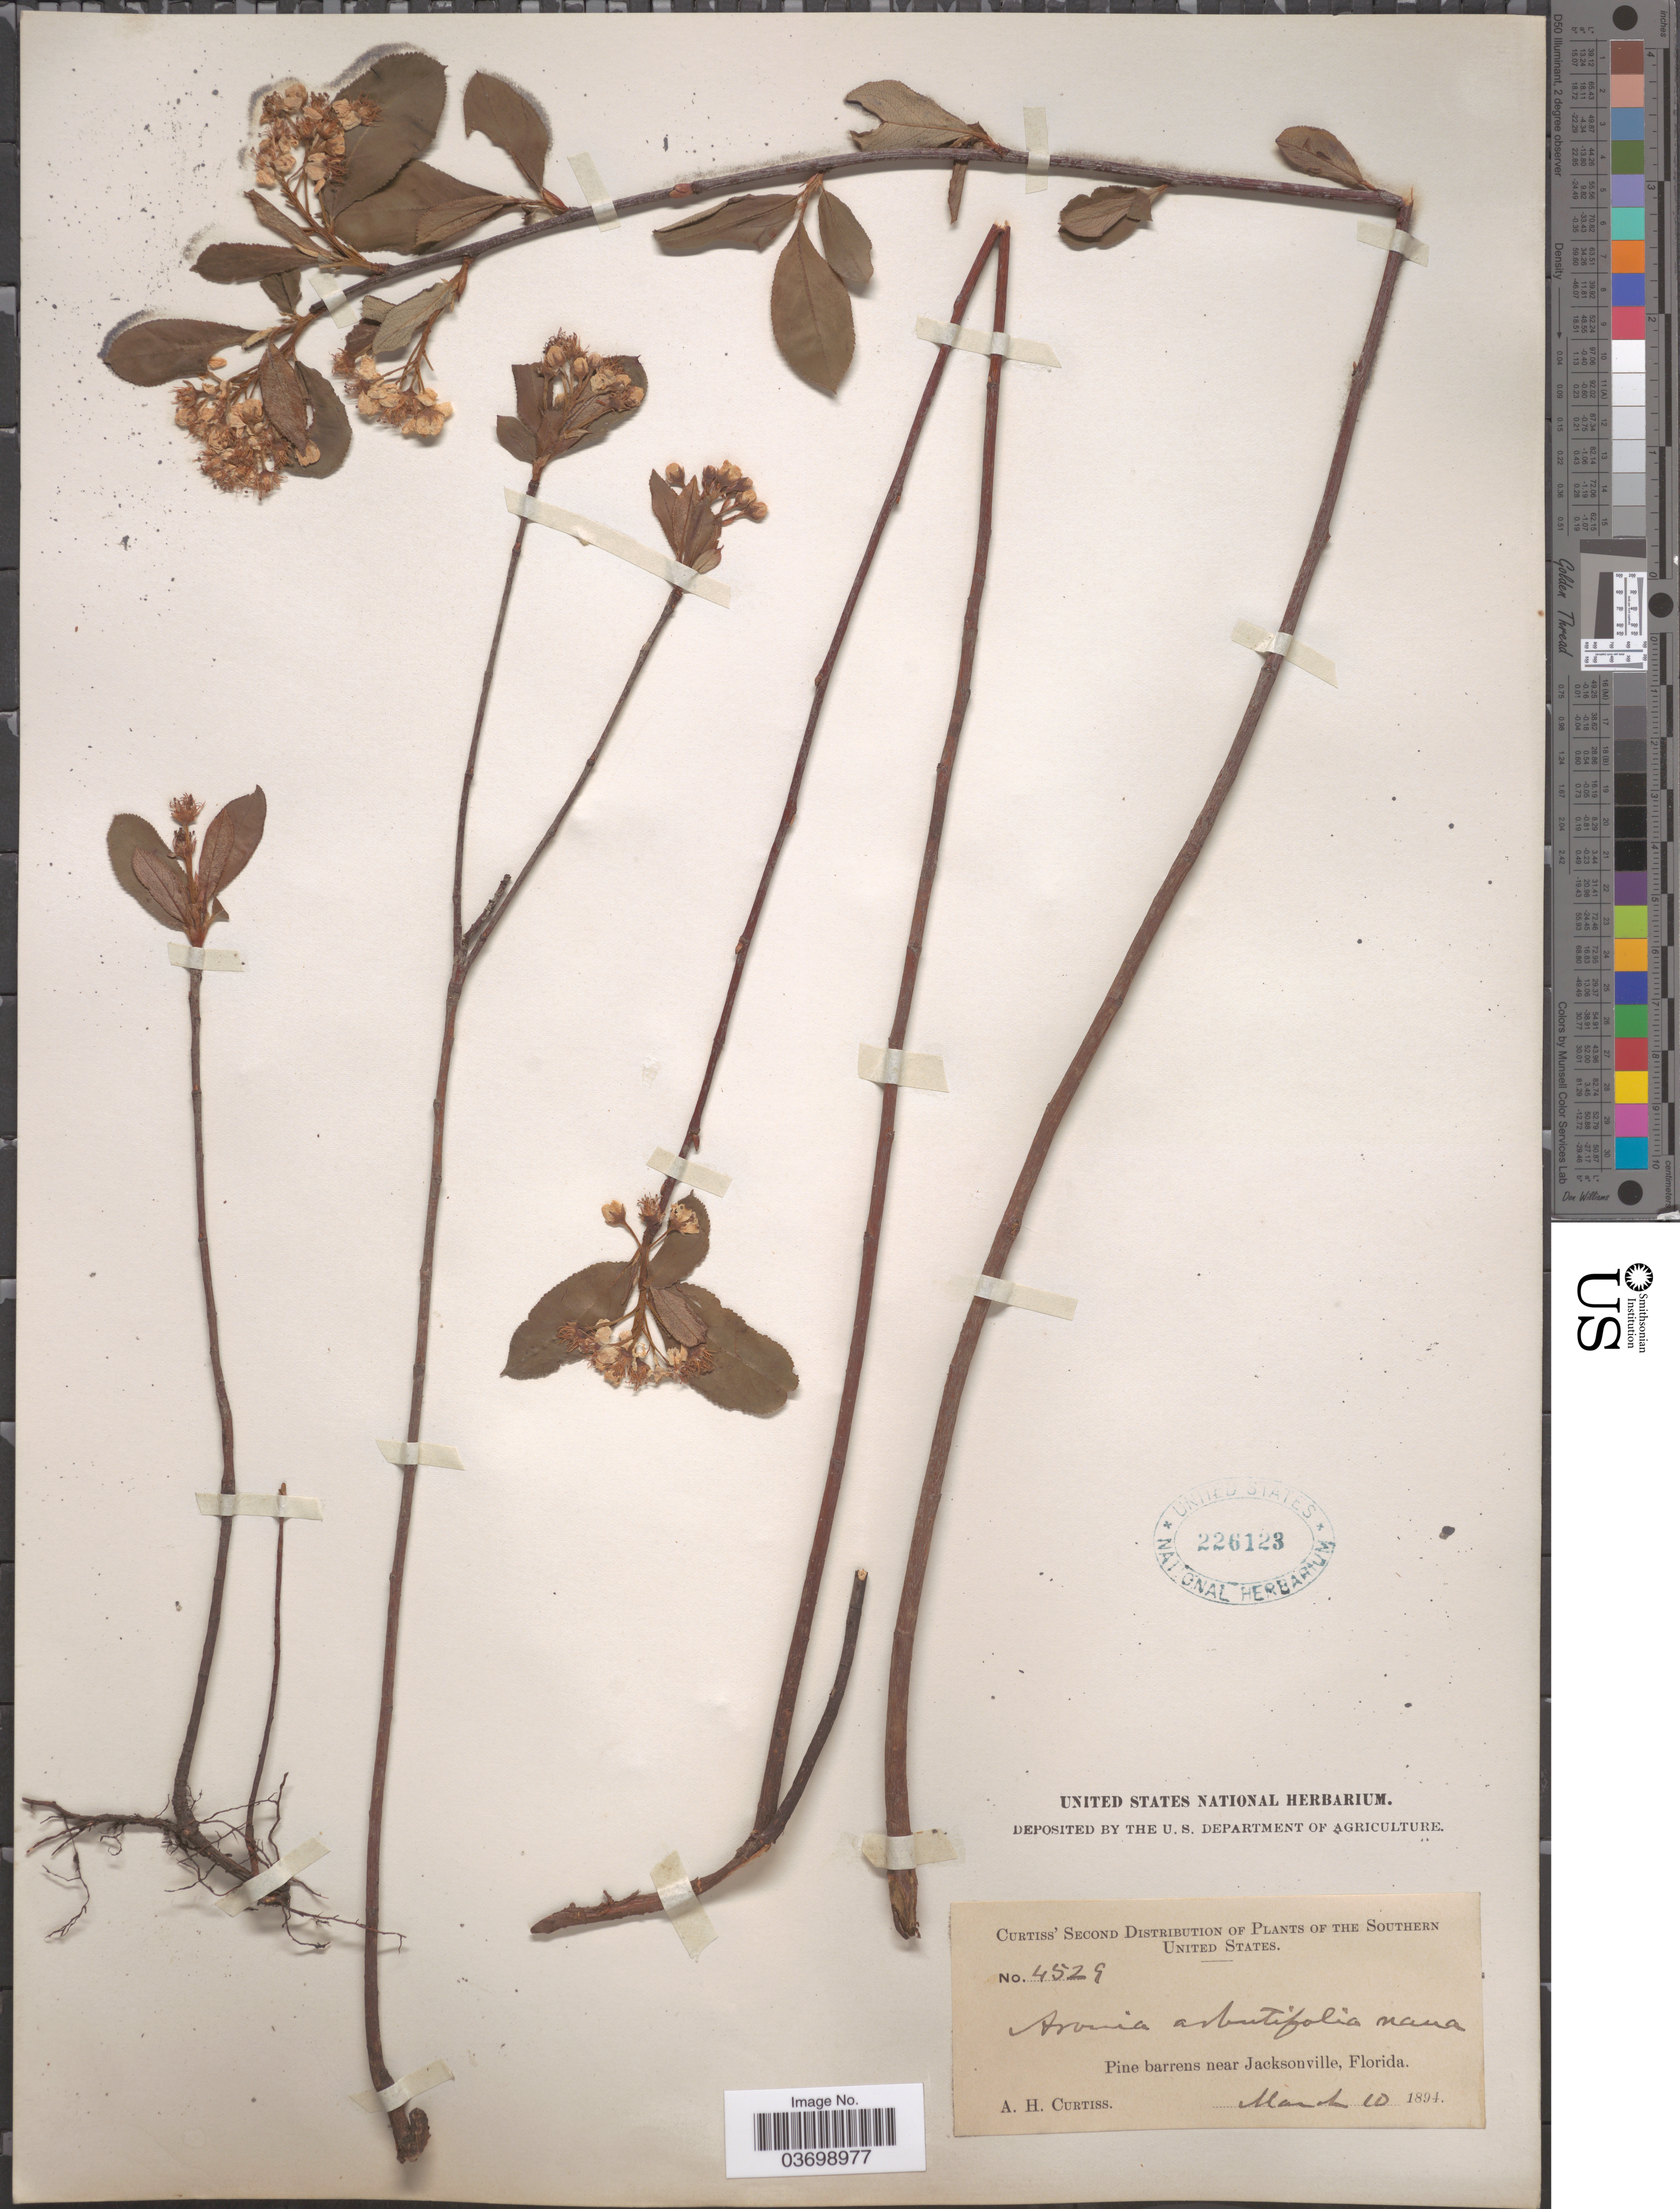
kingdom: Plantae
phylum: Tracheophyta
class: Magnoliopsida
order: Rosales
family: Rosaceae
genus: Aronia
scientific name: Aronia arbutifolia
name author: (L.) Pers.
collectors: A. H. Curtiss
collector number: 4529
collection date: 1894-03-10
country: United States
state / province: Florida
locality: The Southern United States. Pine barrens near Jacksonville.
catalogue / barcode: US 226123